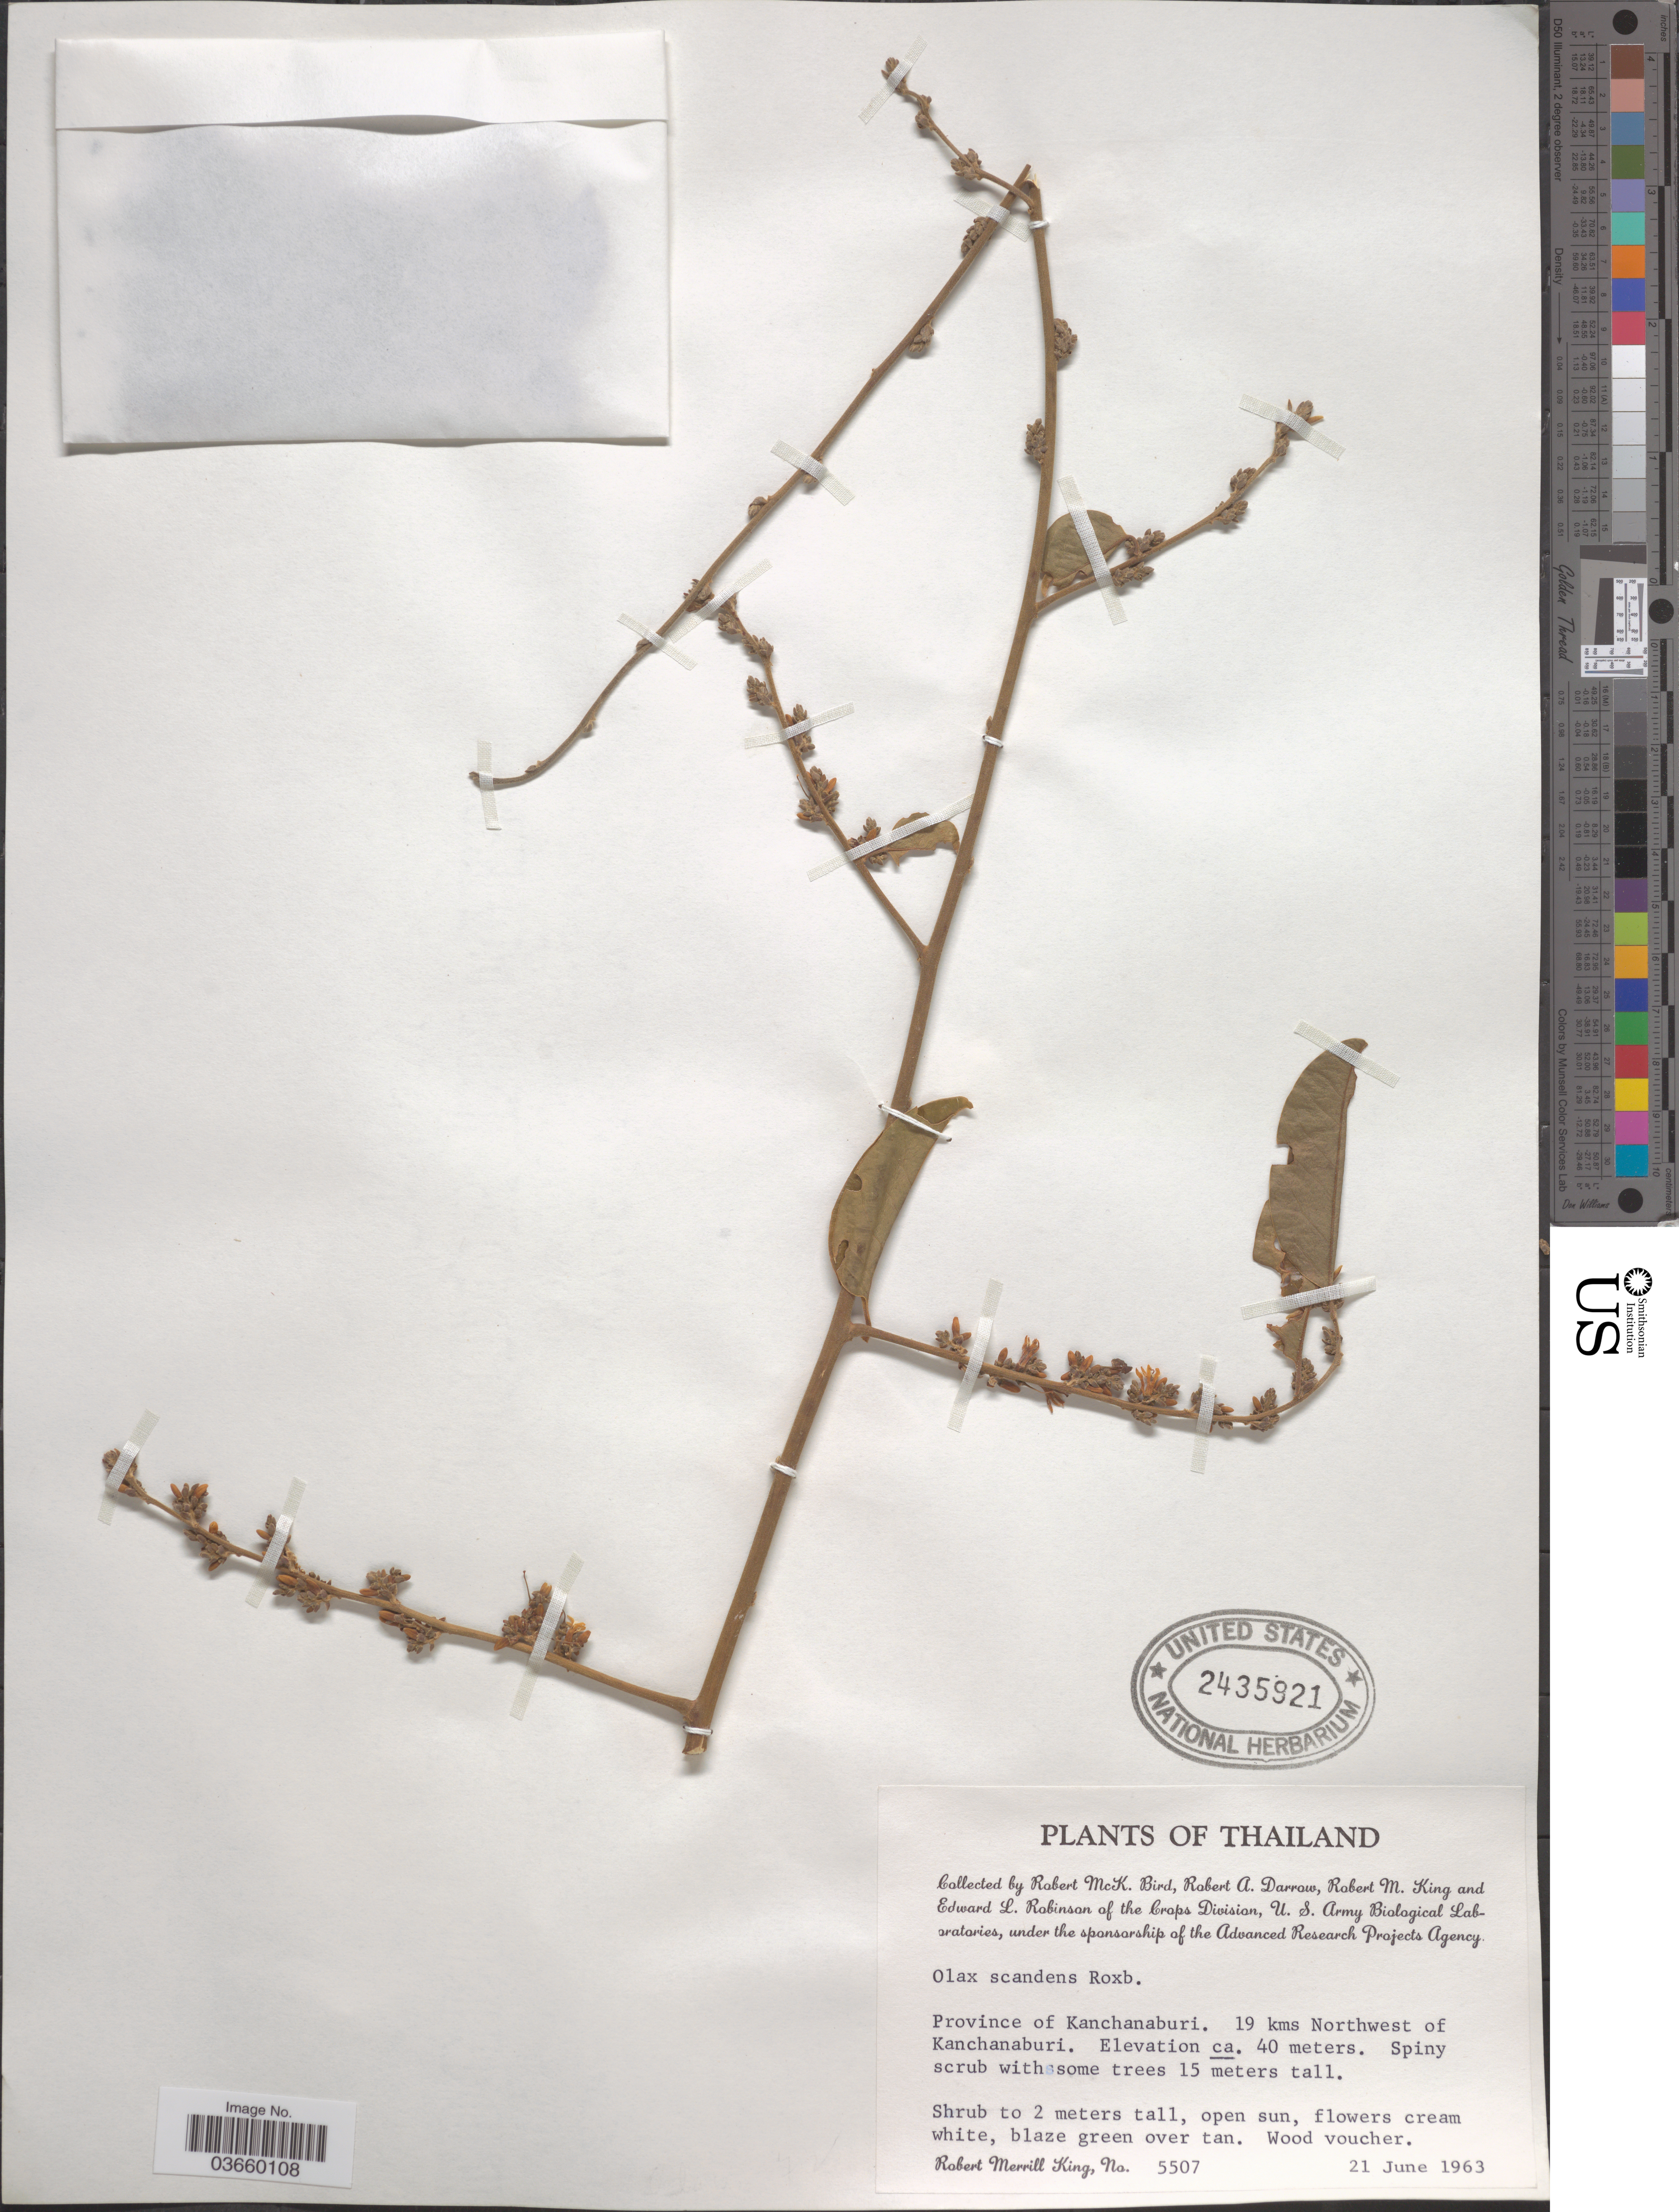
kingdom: Plantae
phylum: Tracheophyta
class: Magnoliopsida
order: Santalales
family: Olacaceae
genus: Olax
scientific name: Olax scandens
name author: Roxb.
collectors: R. M. Bird, R. A. Darrow, R. M. King & E. L. Robinson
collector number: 5507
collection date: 1963-06-21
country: Thailand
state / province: Kanchanaburi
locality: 19 kms Northwest of Kanchanaburi.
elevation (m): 40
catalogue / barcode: US 2435921